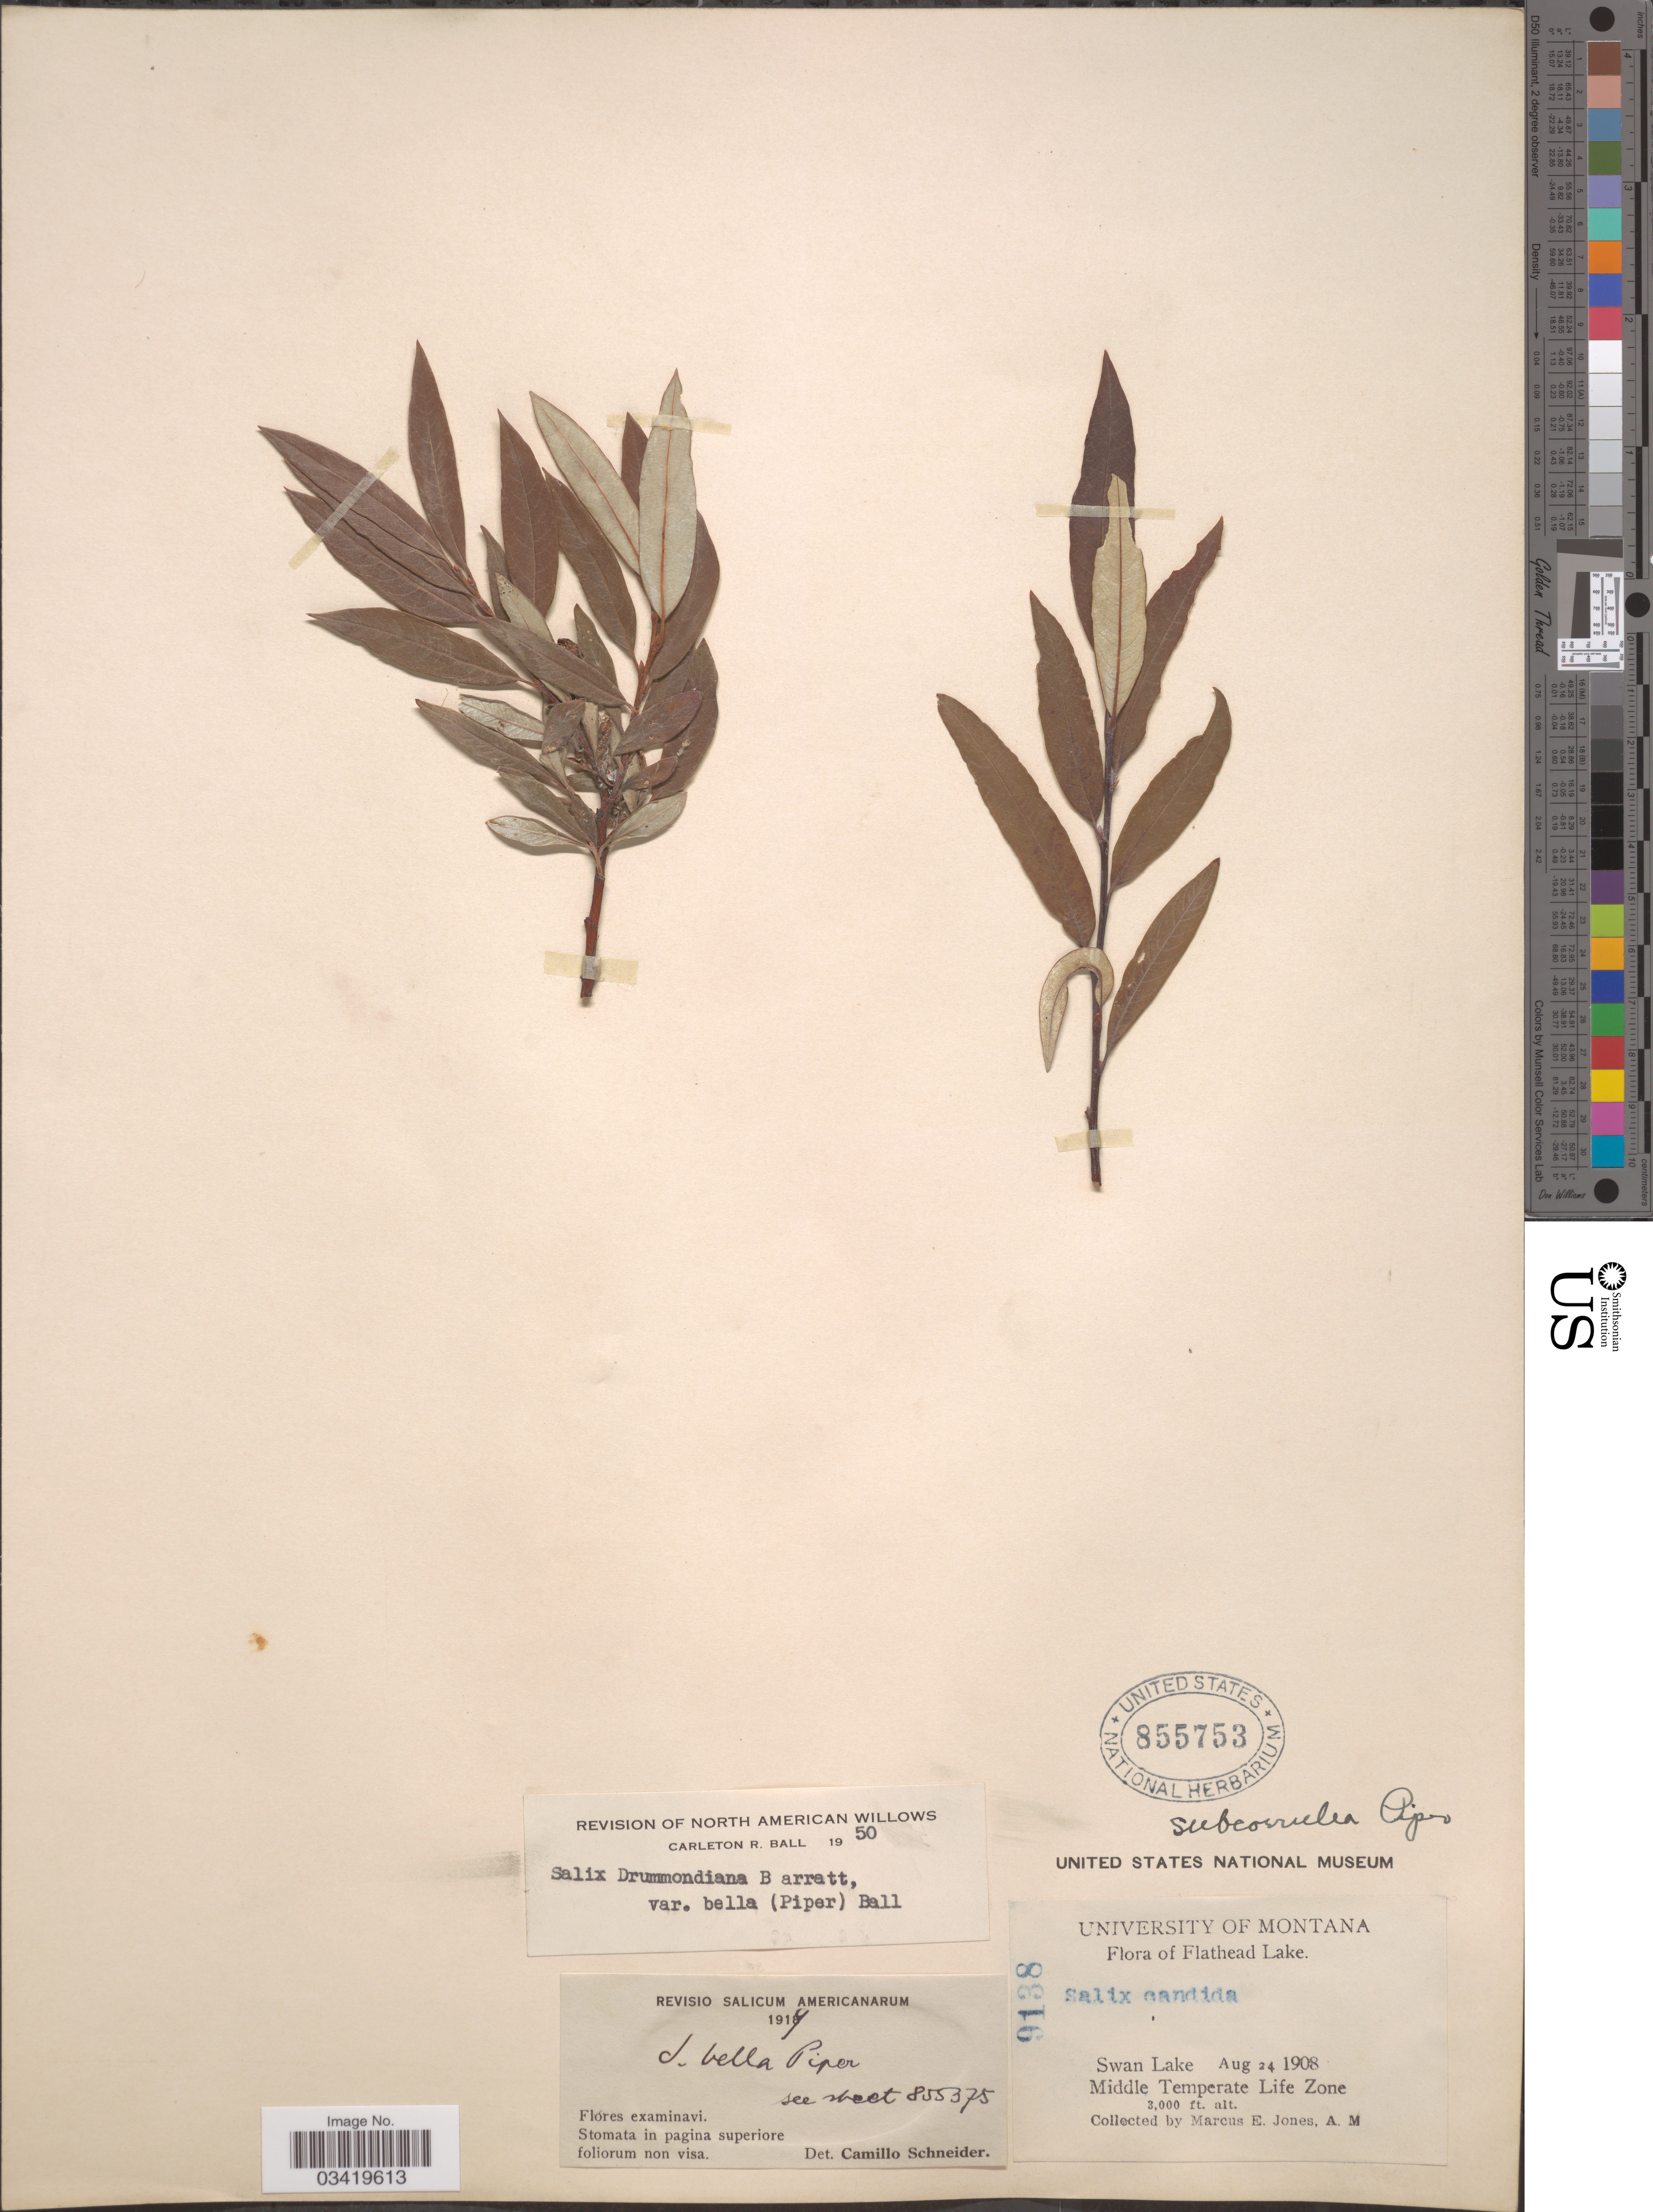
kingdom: Plantae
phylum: Tracheophyta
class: Magnoliopsida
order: Malpighiales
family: Salicaceae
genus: Salix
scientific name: Salix bella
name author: Piper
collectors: M. E. Jones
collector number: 9138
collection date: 1908-08-24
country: United States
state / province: Montana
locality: Flathead Lake. Swan Lake. Middle Temperate Life Zone.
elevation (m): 914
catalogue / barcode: US 855753